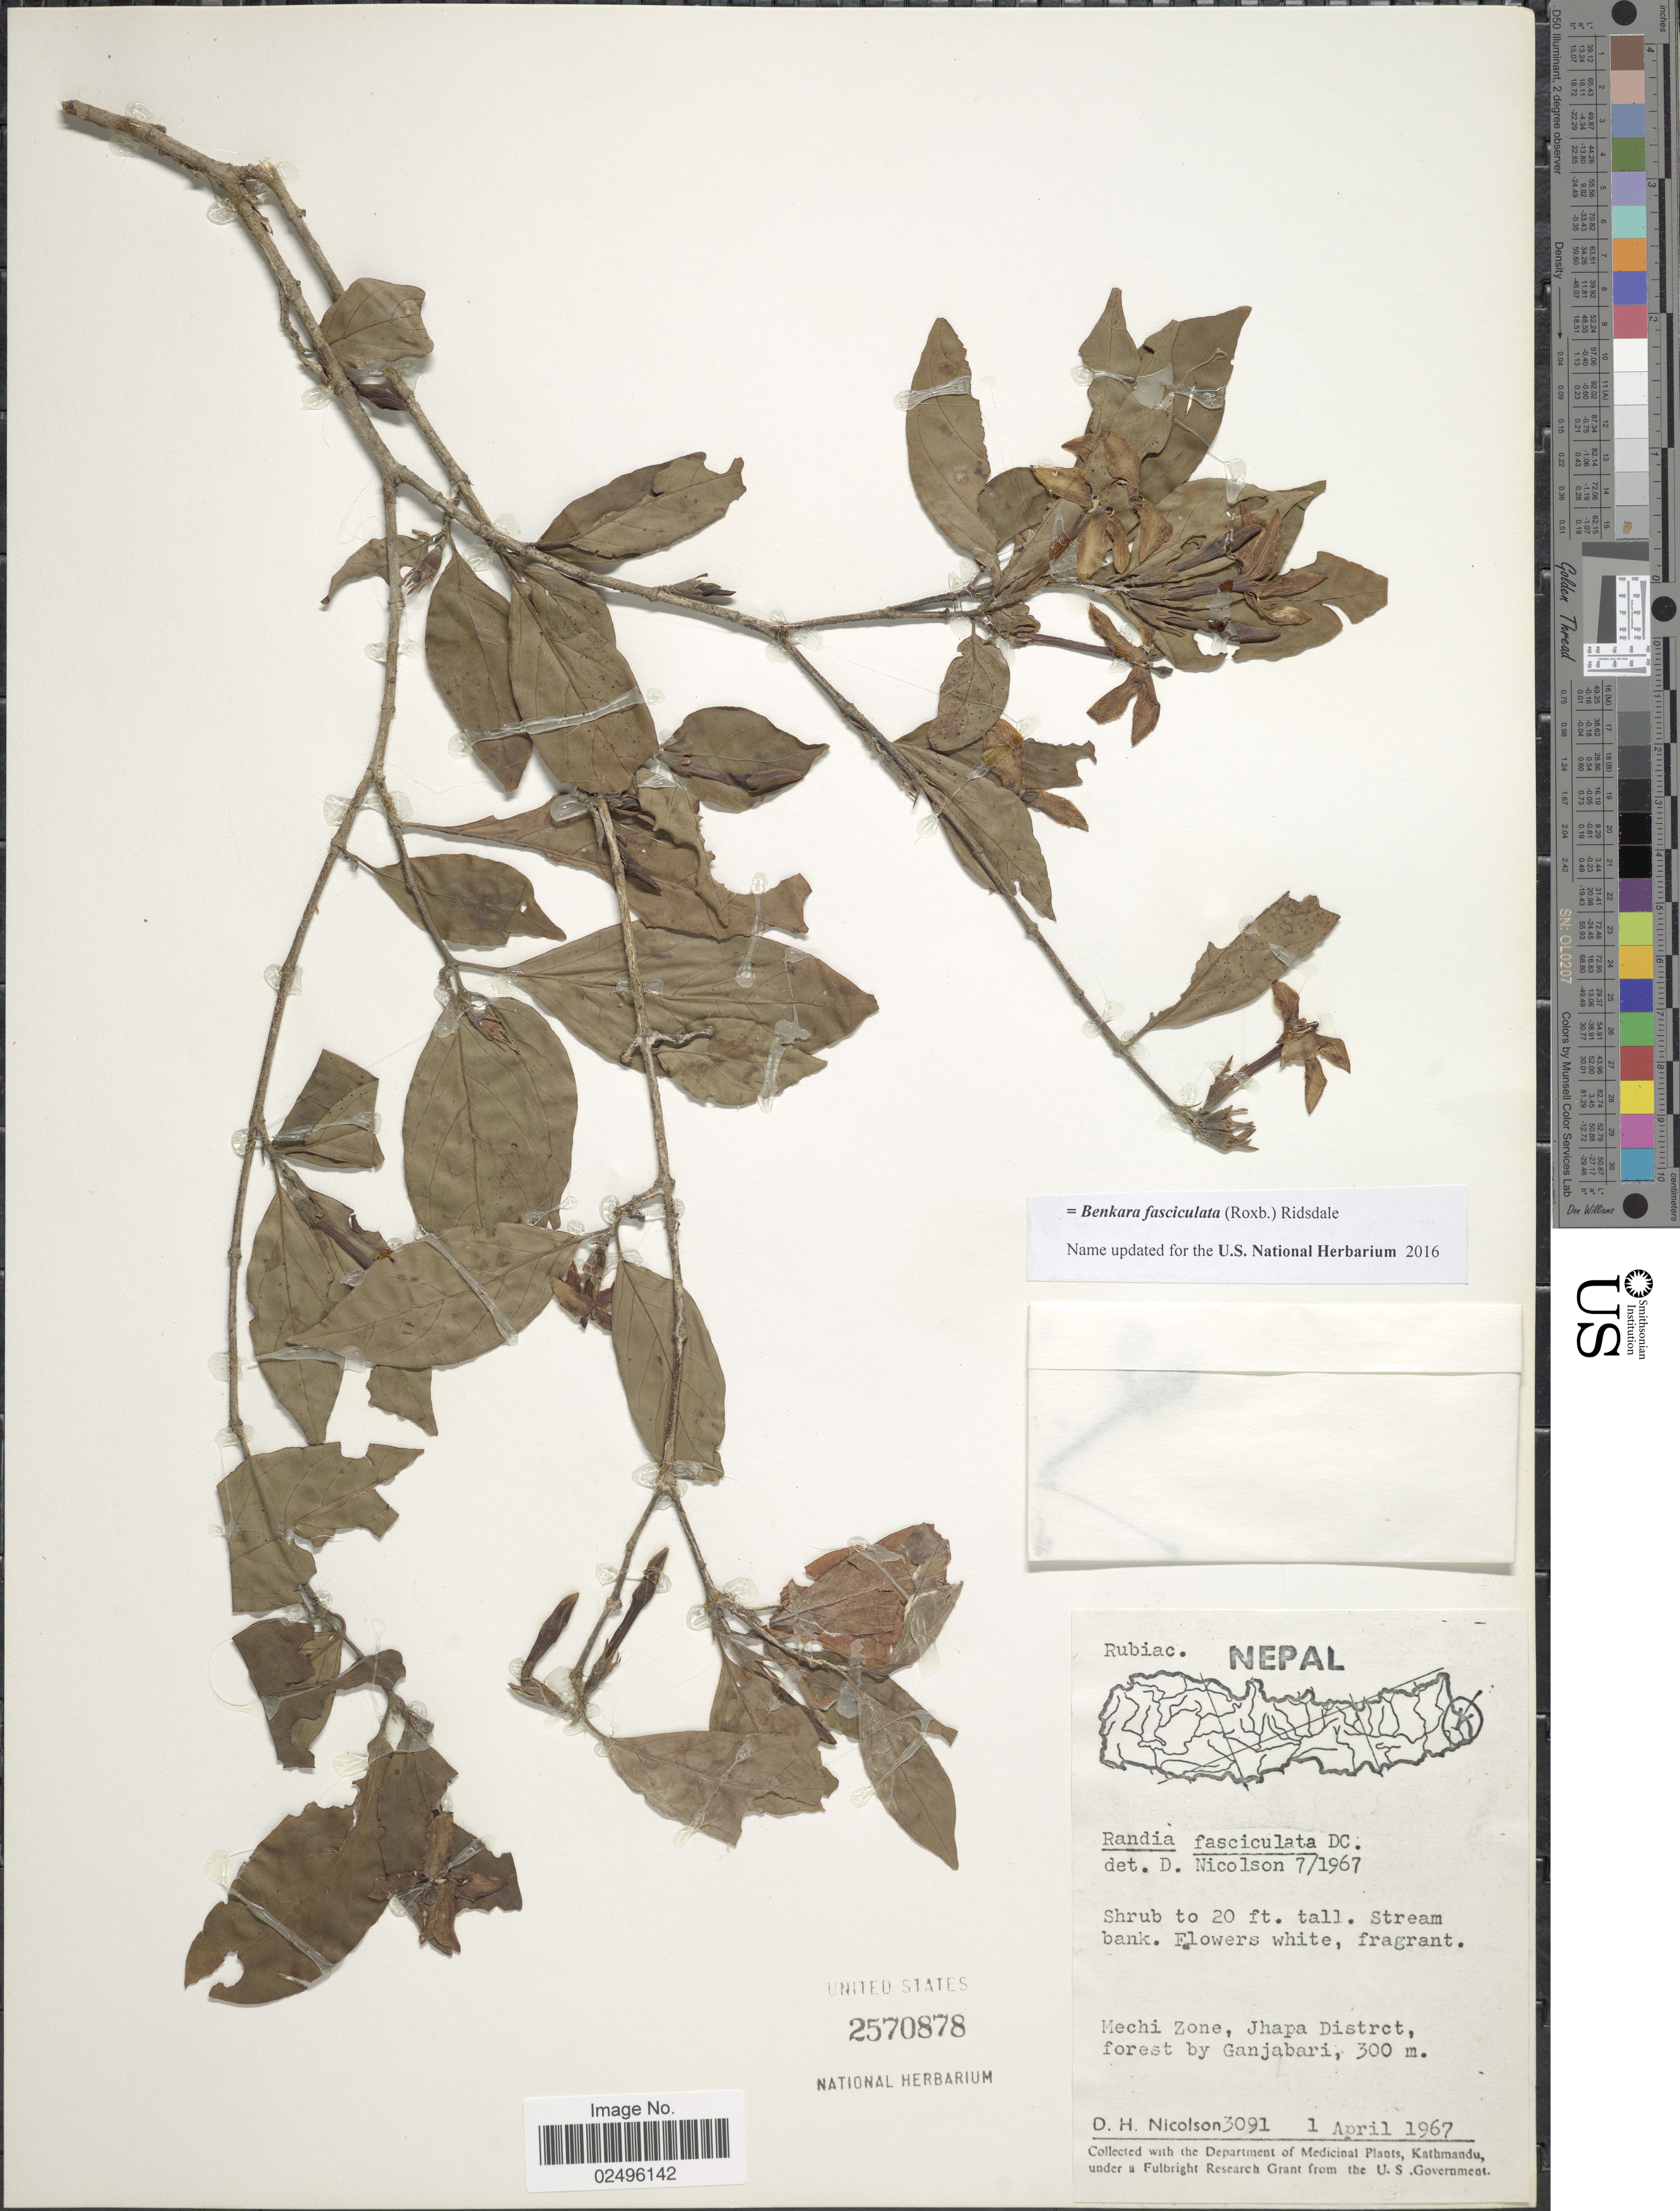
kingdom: Plantae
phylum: Tracheophyta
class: Magnoliopsida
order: Gentianales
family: Rubiaceae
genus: Fagerlindia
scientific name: Fagerlindia fasciculata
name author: (Roxb.) Tirveng.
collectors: D. H. Nicolson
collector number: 3091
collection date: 1967-04-01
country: Nepal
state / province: Mechi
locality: Stream bank, Mechi Zone, Jhapa District, forest by Ganjabari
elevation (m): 300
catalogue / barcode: US 2570878